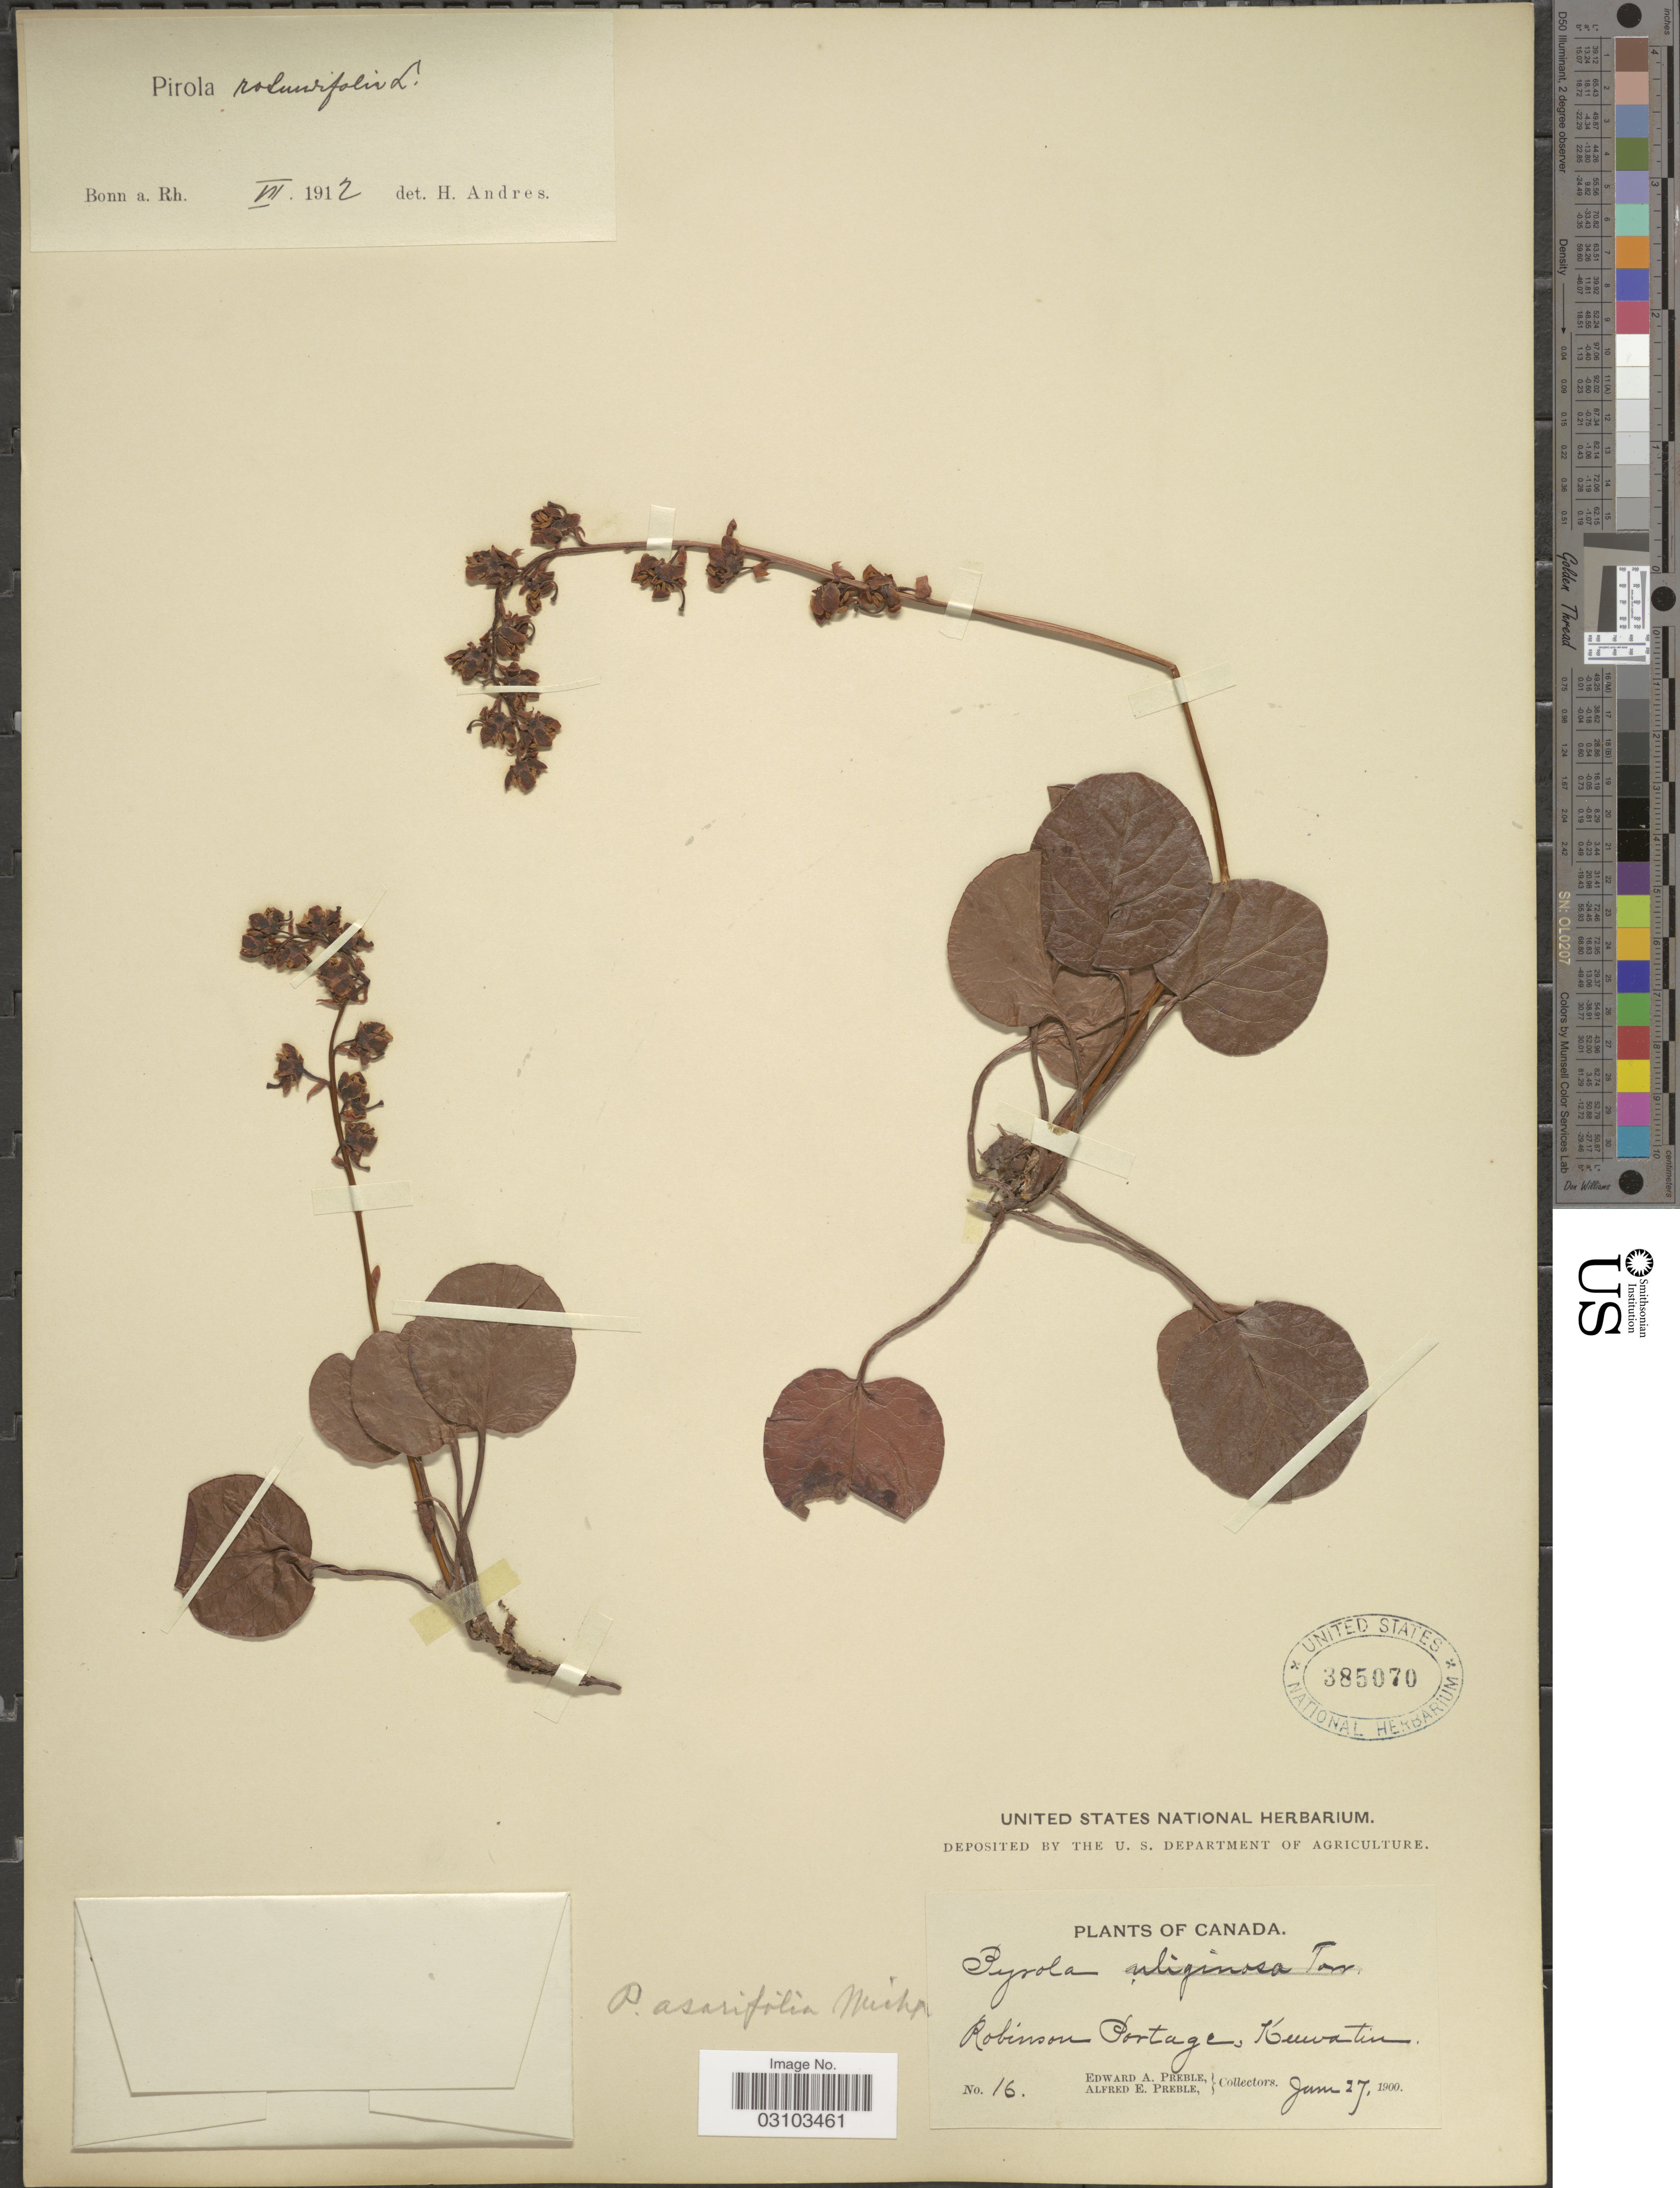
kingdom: Plantae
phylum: Tracheophyta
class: Magnoliopsida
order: Ericales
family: Ericaceae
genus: Pyrola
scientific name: Pyrola asarifolia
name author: Michx.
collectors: E. Preble & A. Preble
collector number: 16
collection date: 1900-06-27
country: Canada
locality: Robinson Portage, Kuwatin.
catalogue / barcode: US 385070